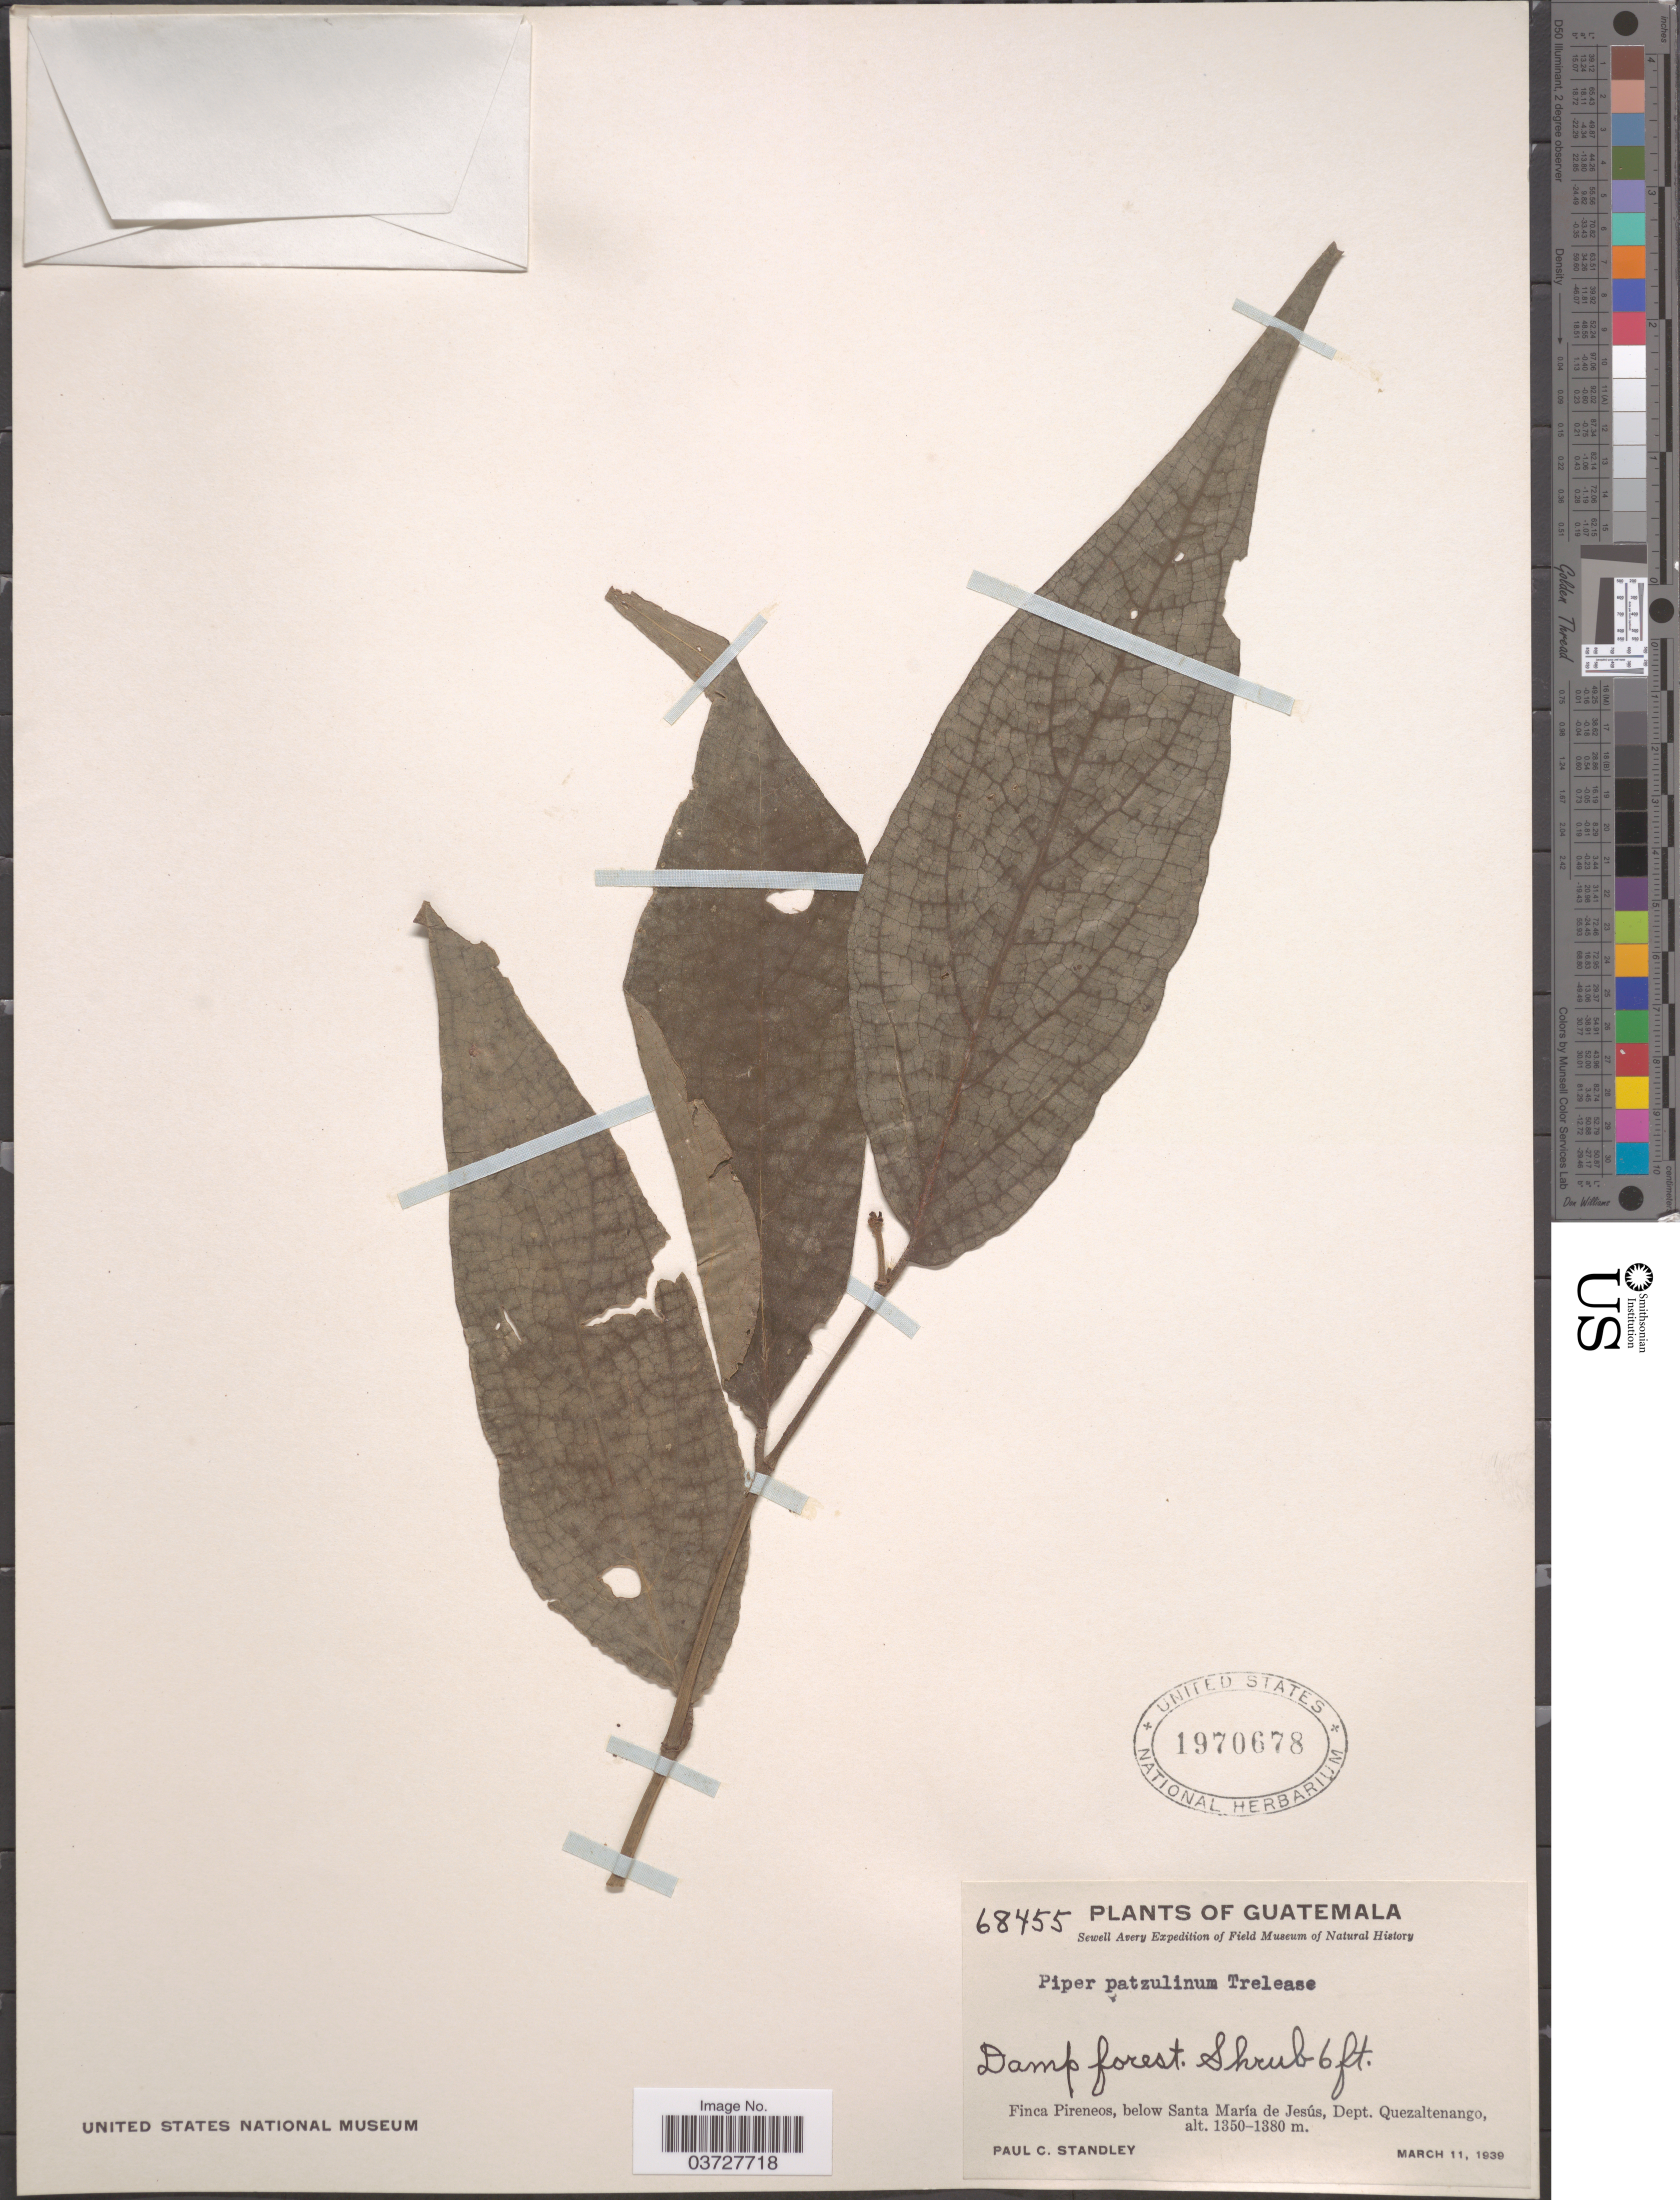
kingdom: Plantae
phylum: Tracheophyta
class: Magnoliopsida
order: Piperales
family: Piperaceae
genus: Piper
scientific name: Piper patzulinum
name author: Trel. & Standl.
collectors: P. C. Standley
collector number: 68455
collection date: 1939-03-11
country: Guatemala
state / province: Quetzaltenango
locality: Finca Pireneos, below Santa María de Jesús, Dept. Quezaltenango.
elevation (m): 1350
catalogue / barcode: US 1970678